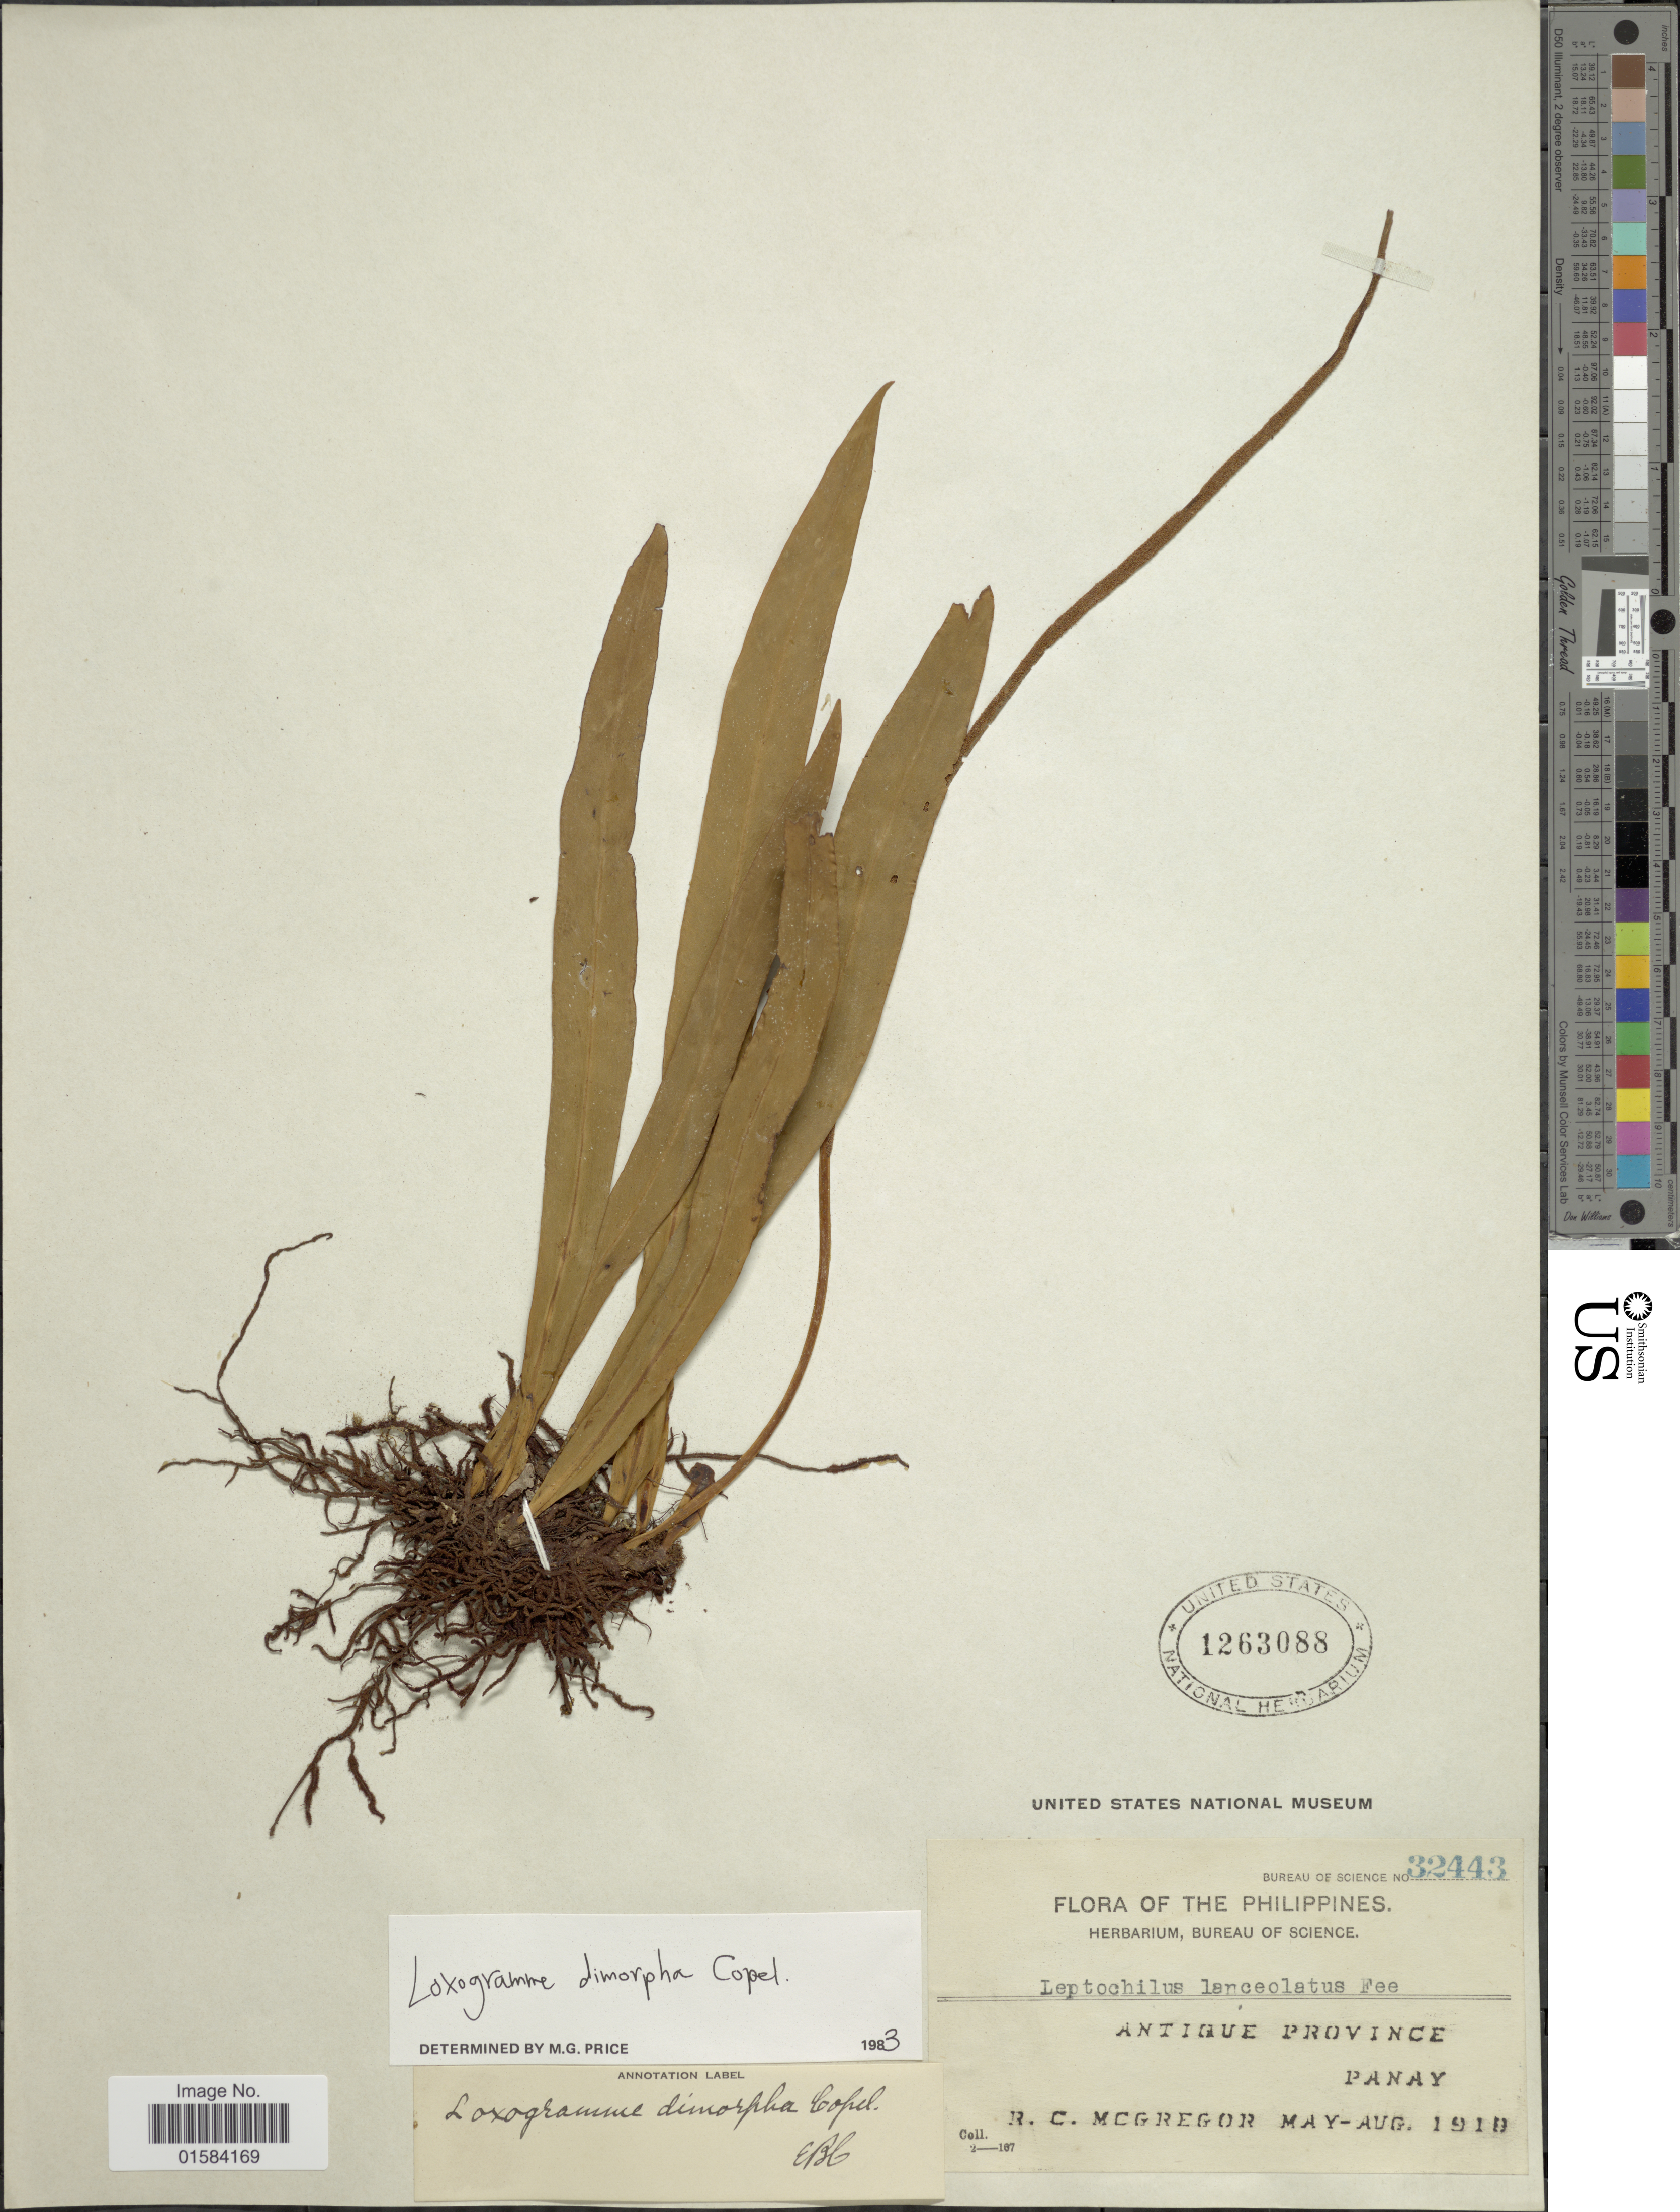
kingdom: Plantae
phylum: Tracheophyta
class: Polypodiopsida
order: Polypodiales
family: Polypodiaceae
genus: Loxogramme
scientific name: Loxogramme dimorpha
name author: Copel. in Elmer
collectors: R. C. McGregor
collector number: Bureau of Science 32443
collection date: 1919-05/1919-08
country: Philippines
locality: Antique Province, Panay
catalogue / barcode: US 1263088